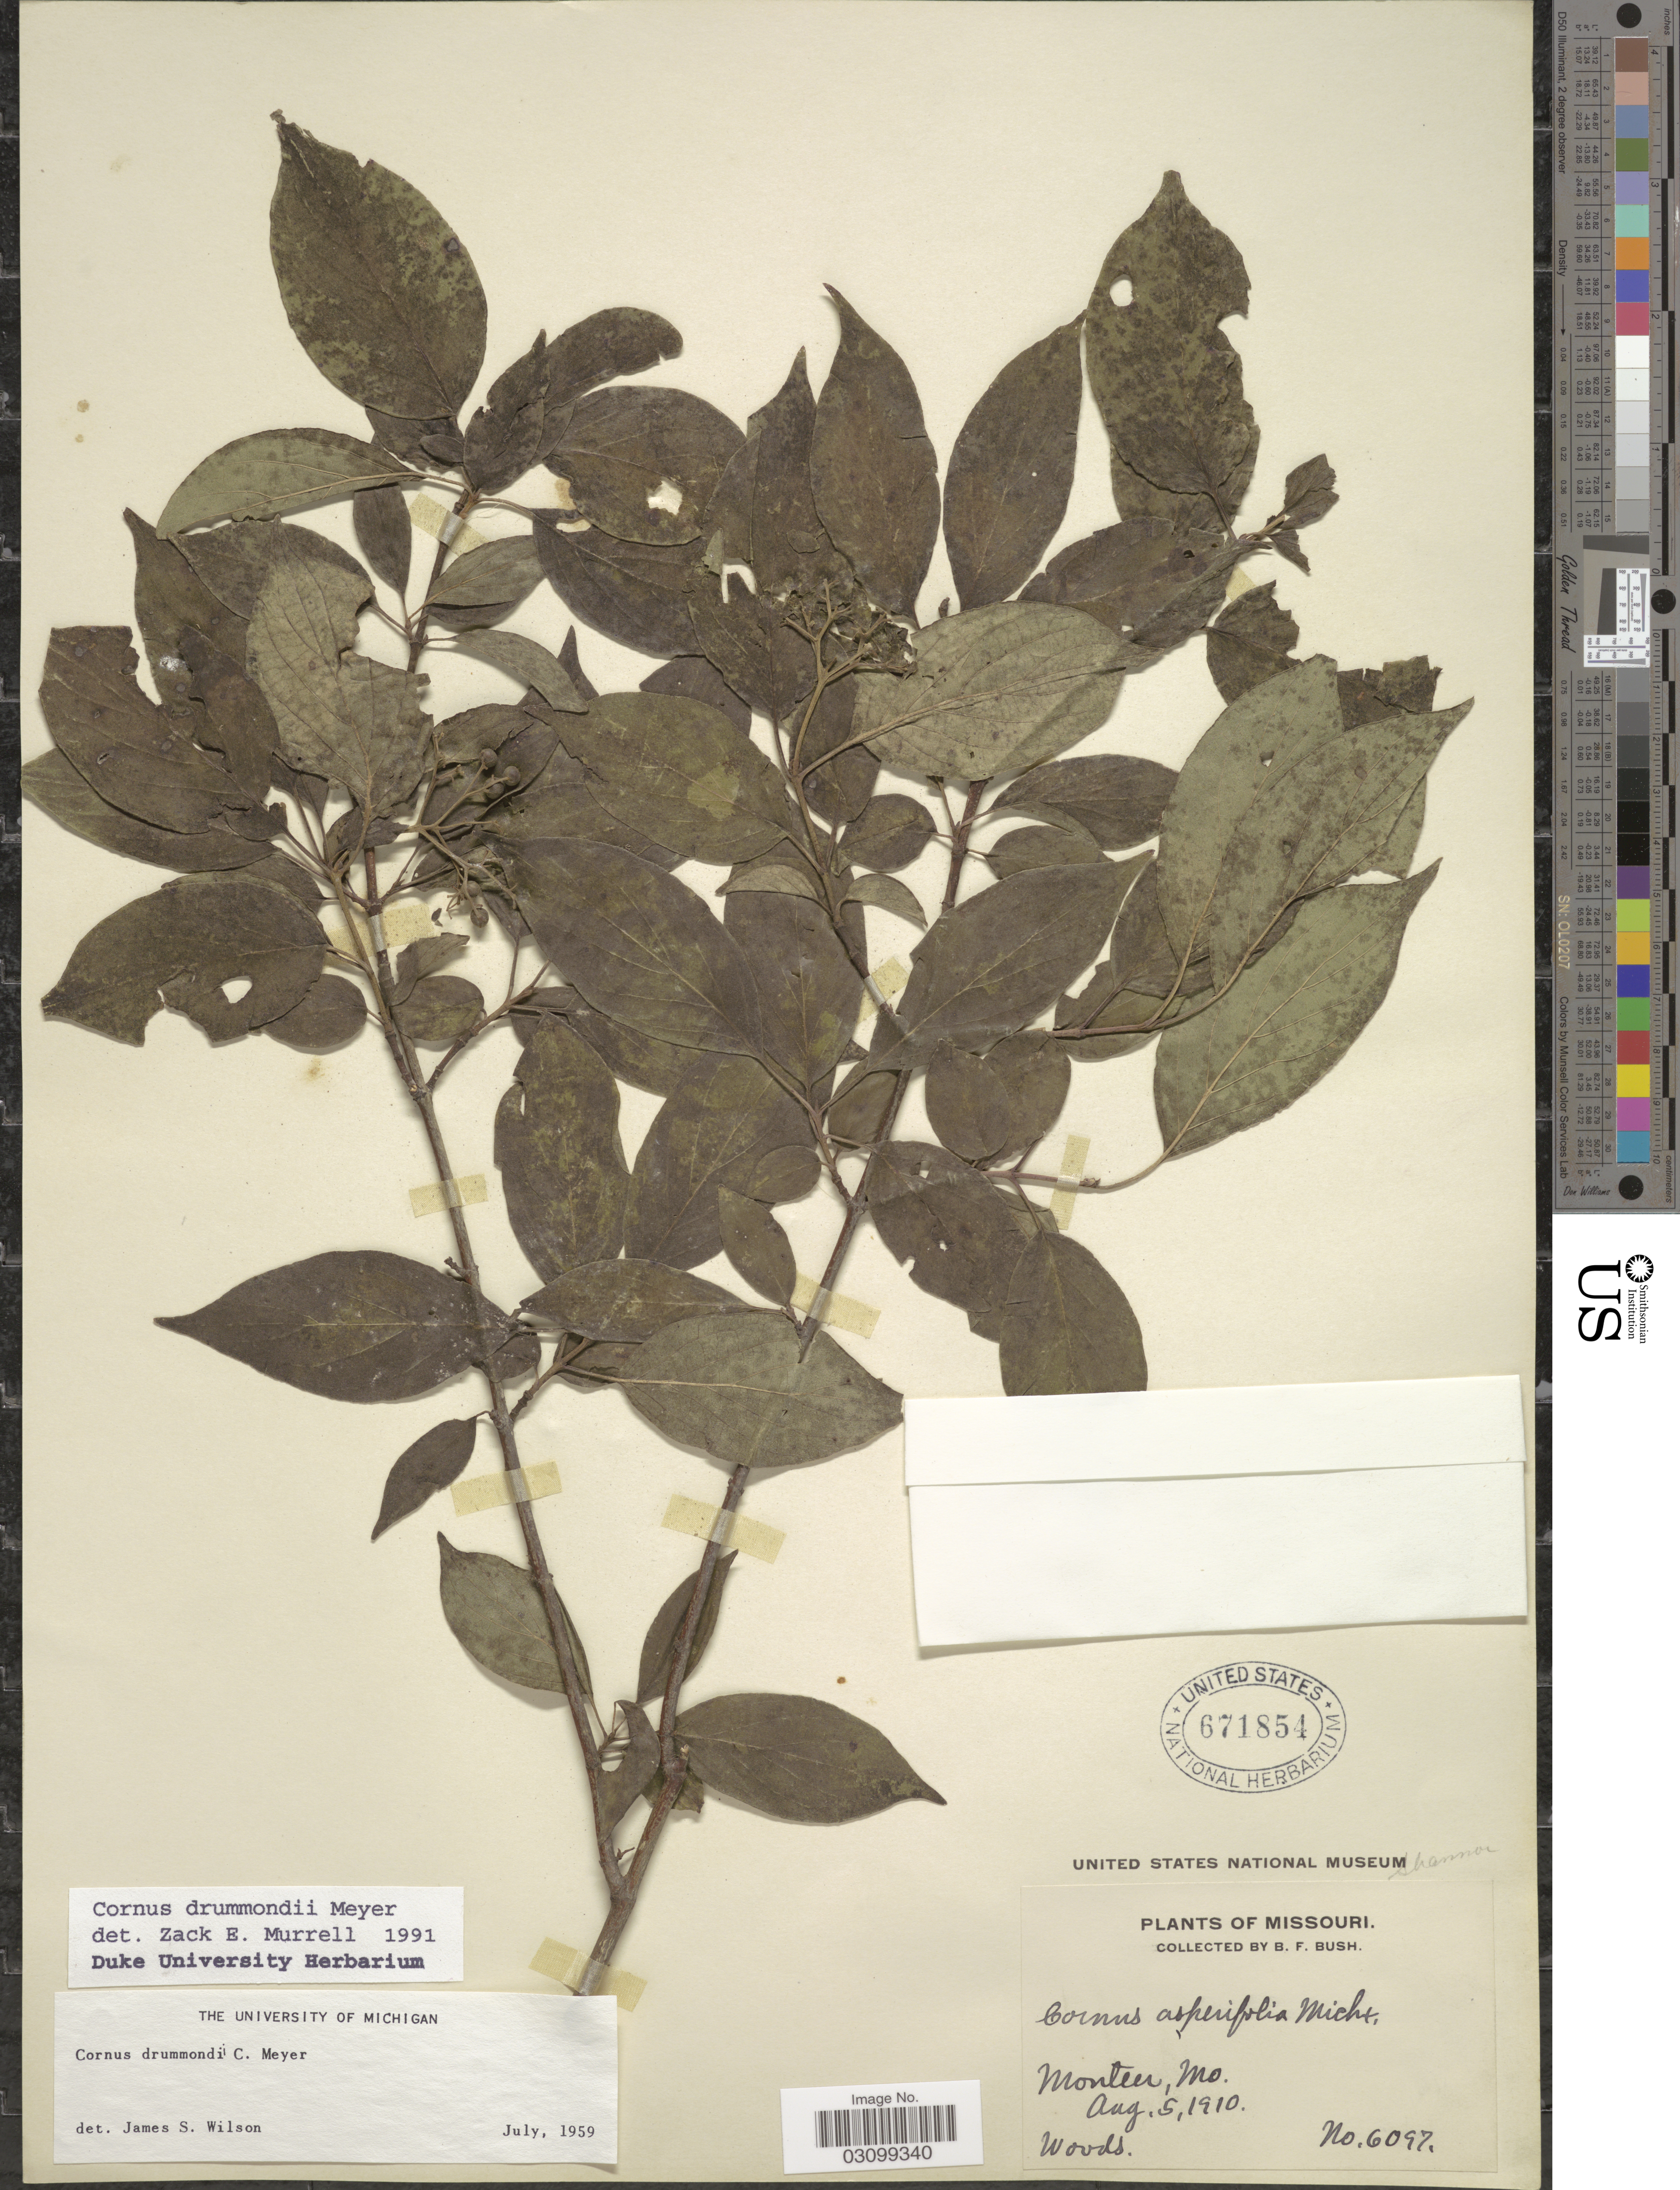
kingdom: Plantae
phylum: Tracheophyta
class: Magnoliopsida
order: Cornales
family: Cornaceae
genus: Cornus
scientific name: Cornus drummondii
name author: C.A. Mey.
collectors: B. F. Bush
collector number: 6097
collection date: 1910-08-05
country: United States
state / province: Missouri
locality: Monteer.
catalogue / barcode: US 671854